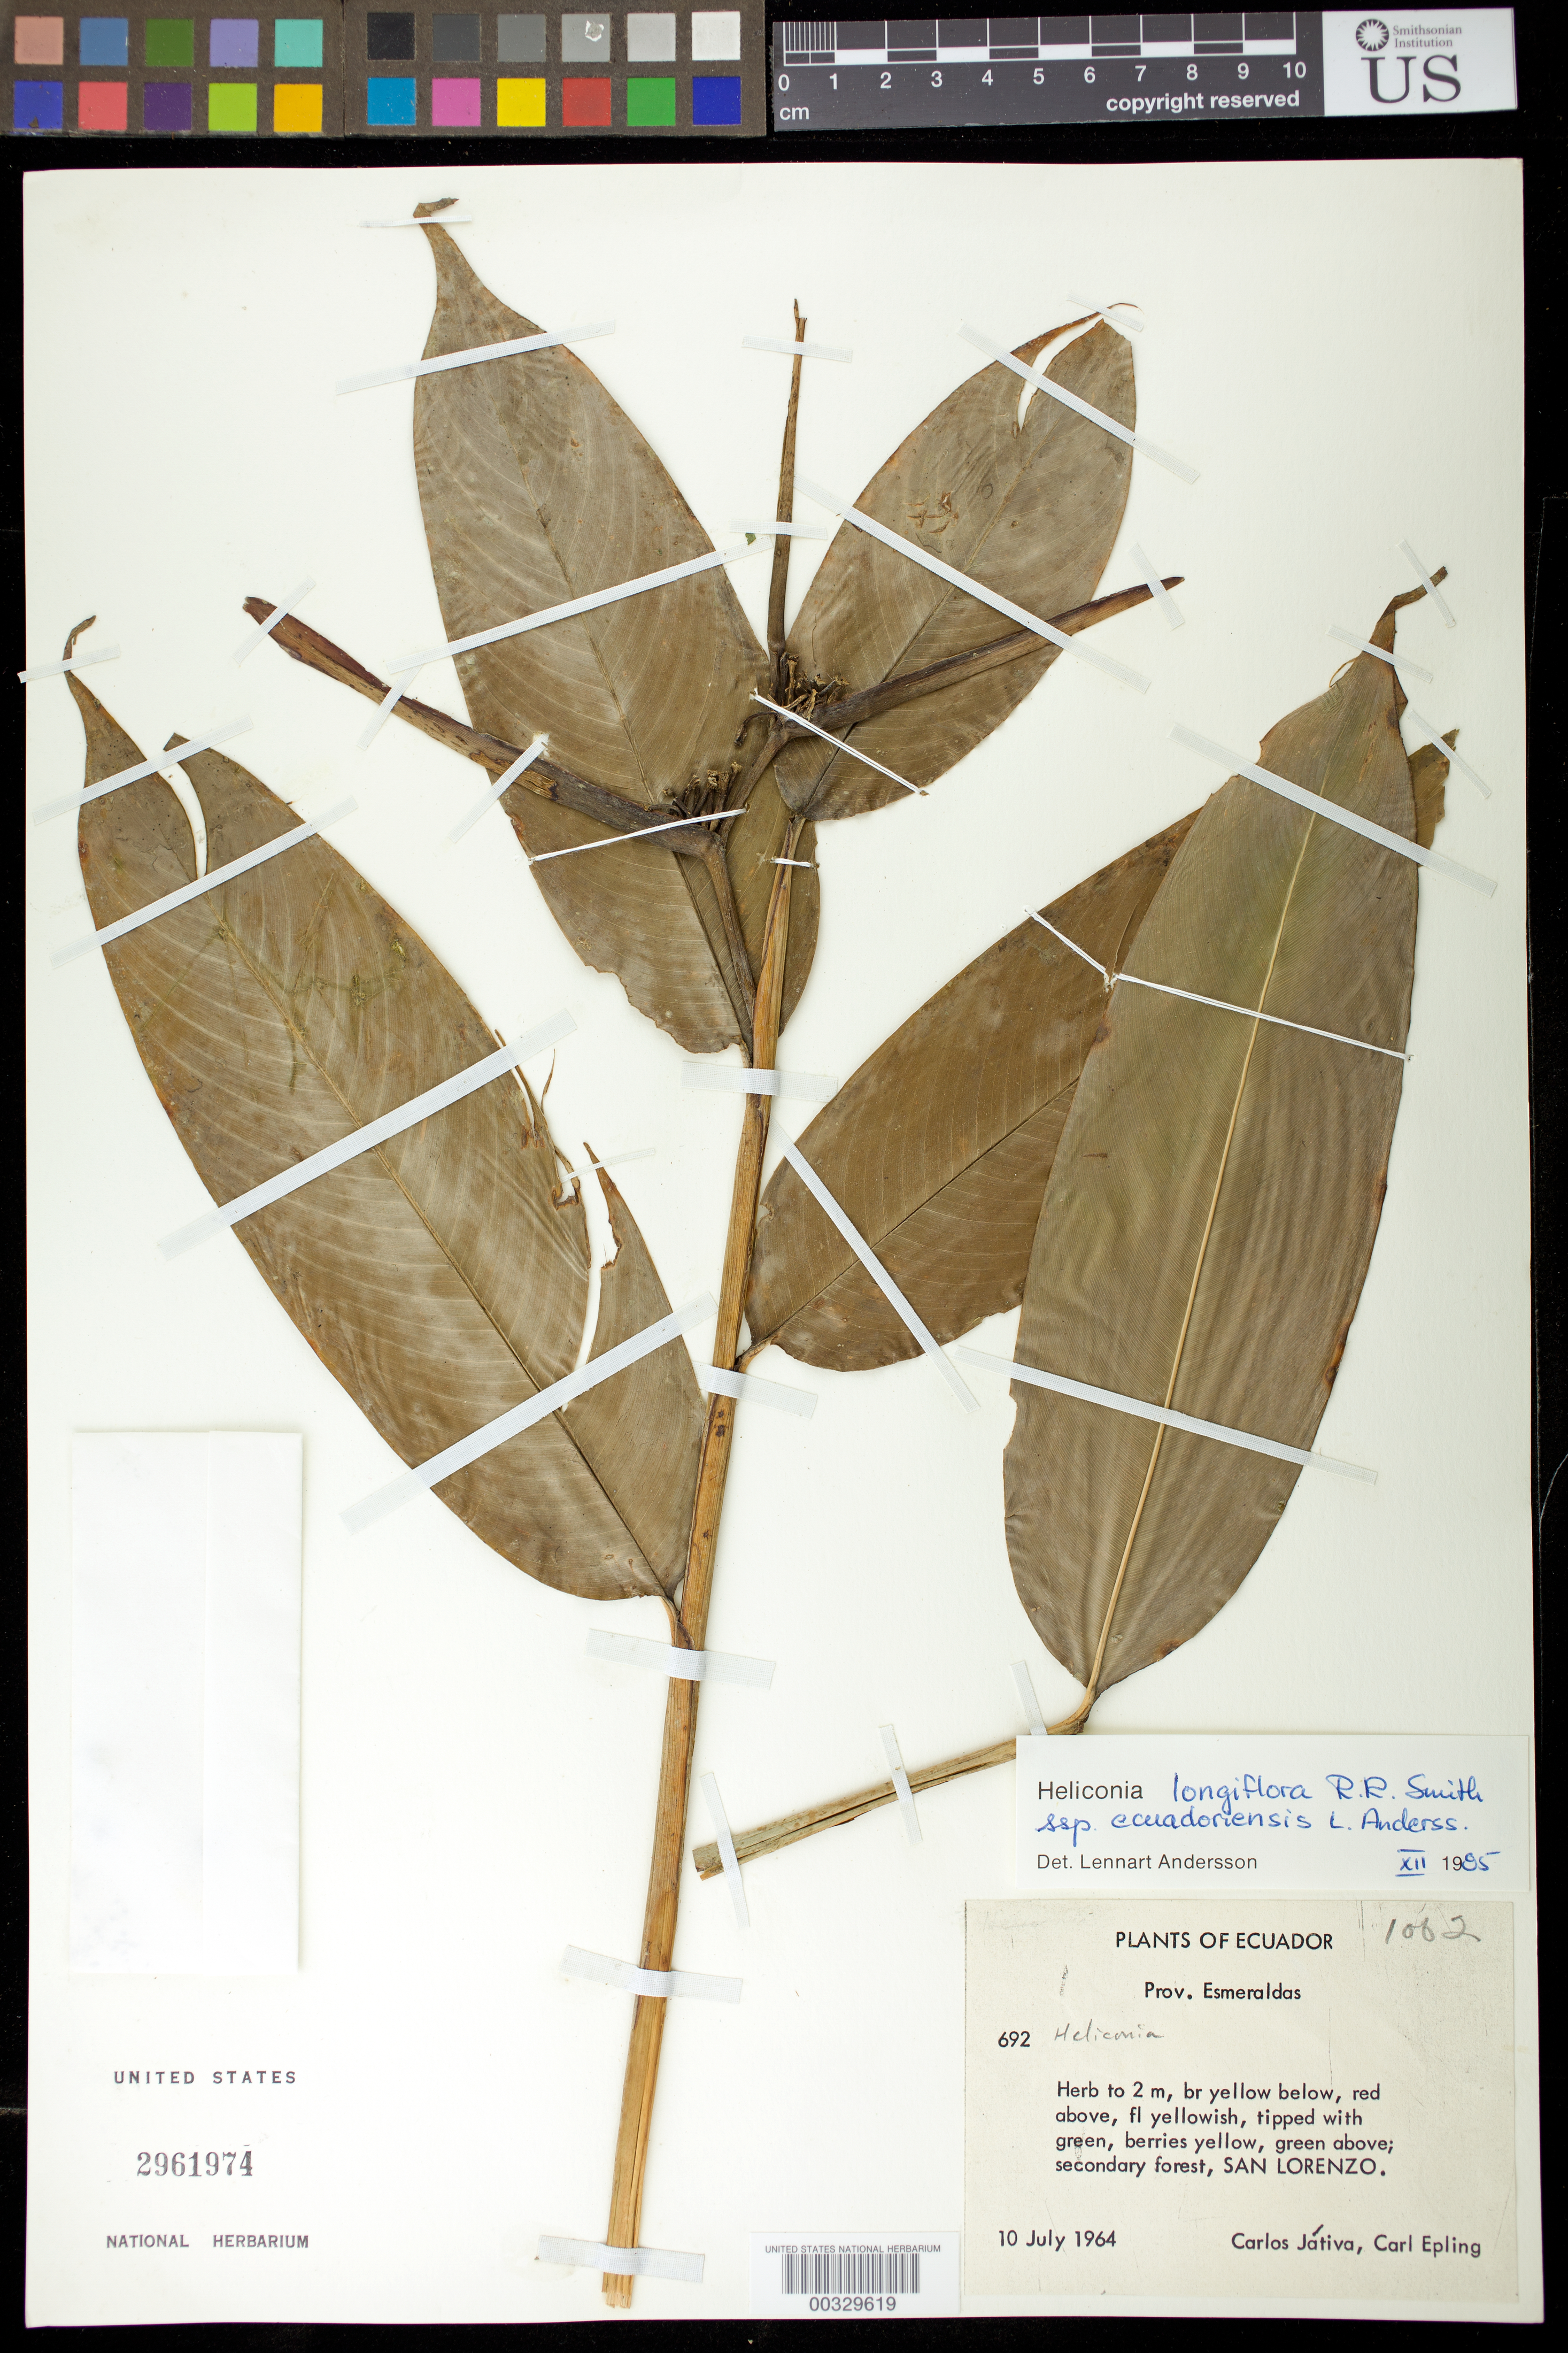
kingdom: Plantae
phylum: Tracheophyta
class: Liliopsida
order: Zingiberales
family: Heliconiaceae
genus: Heliconia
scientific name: Heliconia longiflora subsp. ecuadoriensis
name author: L. Andersson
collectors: C. D. Játiva & C. C. Epling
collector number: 692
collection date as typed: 10 Jul 1964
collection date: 1964-07-10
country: Ecuador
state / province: Esmeraldas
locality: San Lorenzo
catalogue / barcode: US 2961974